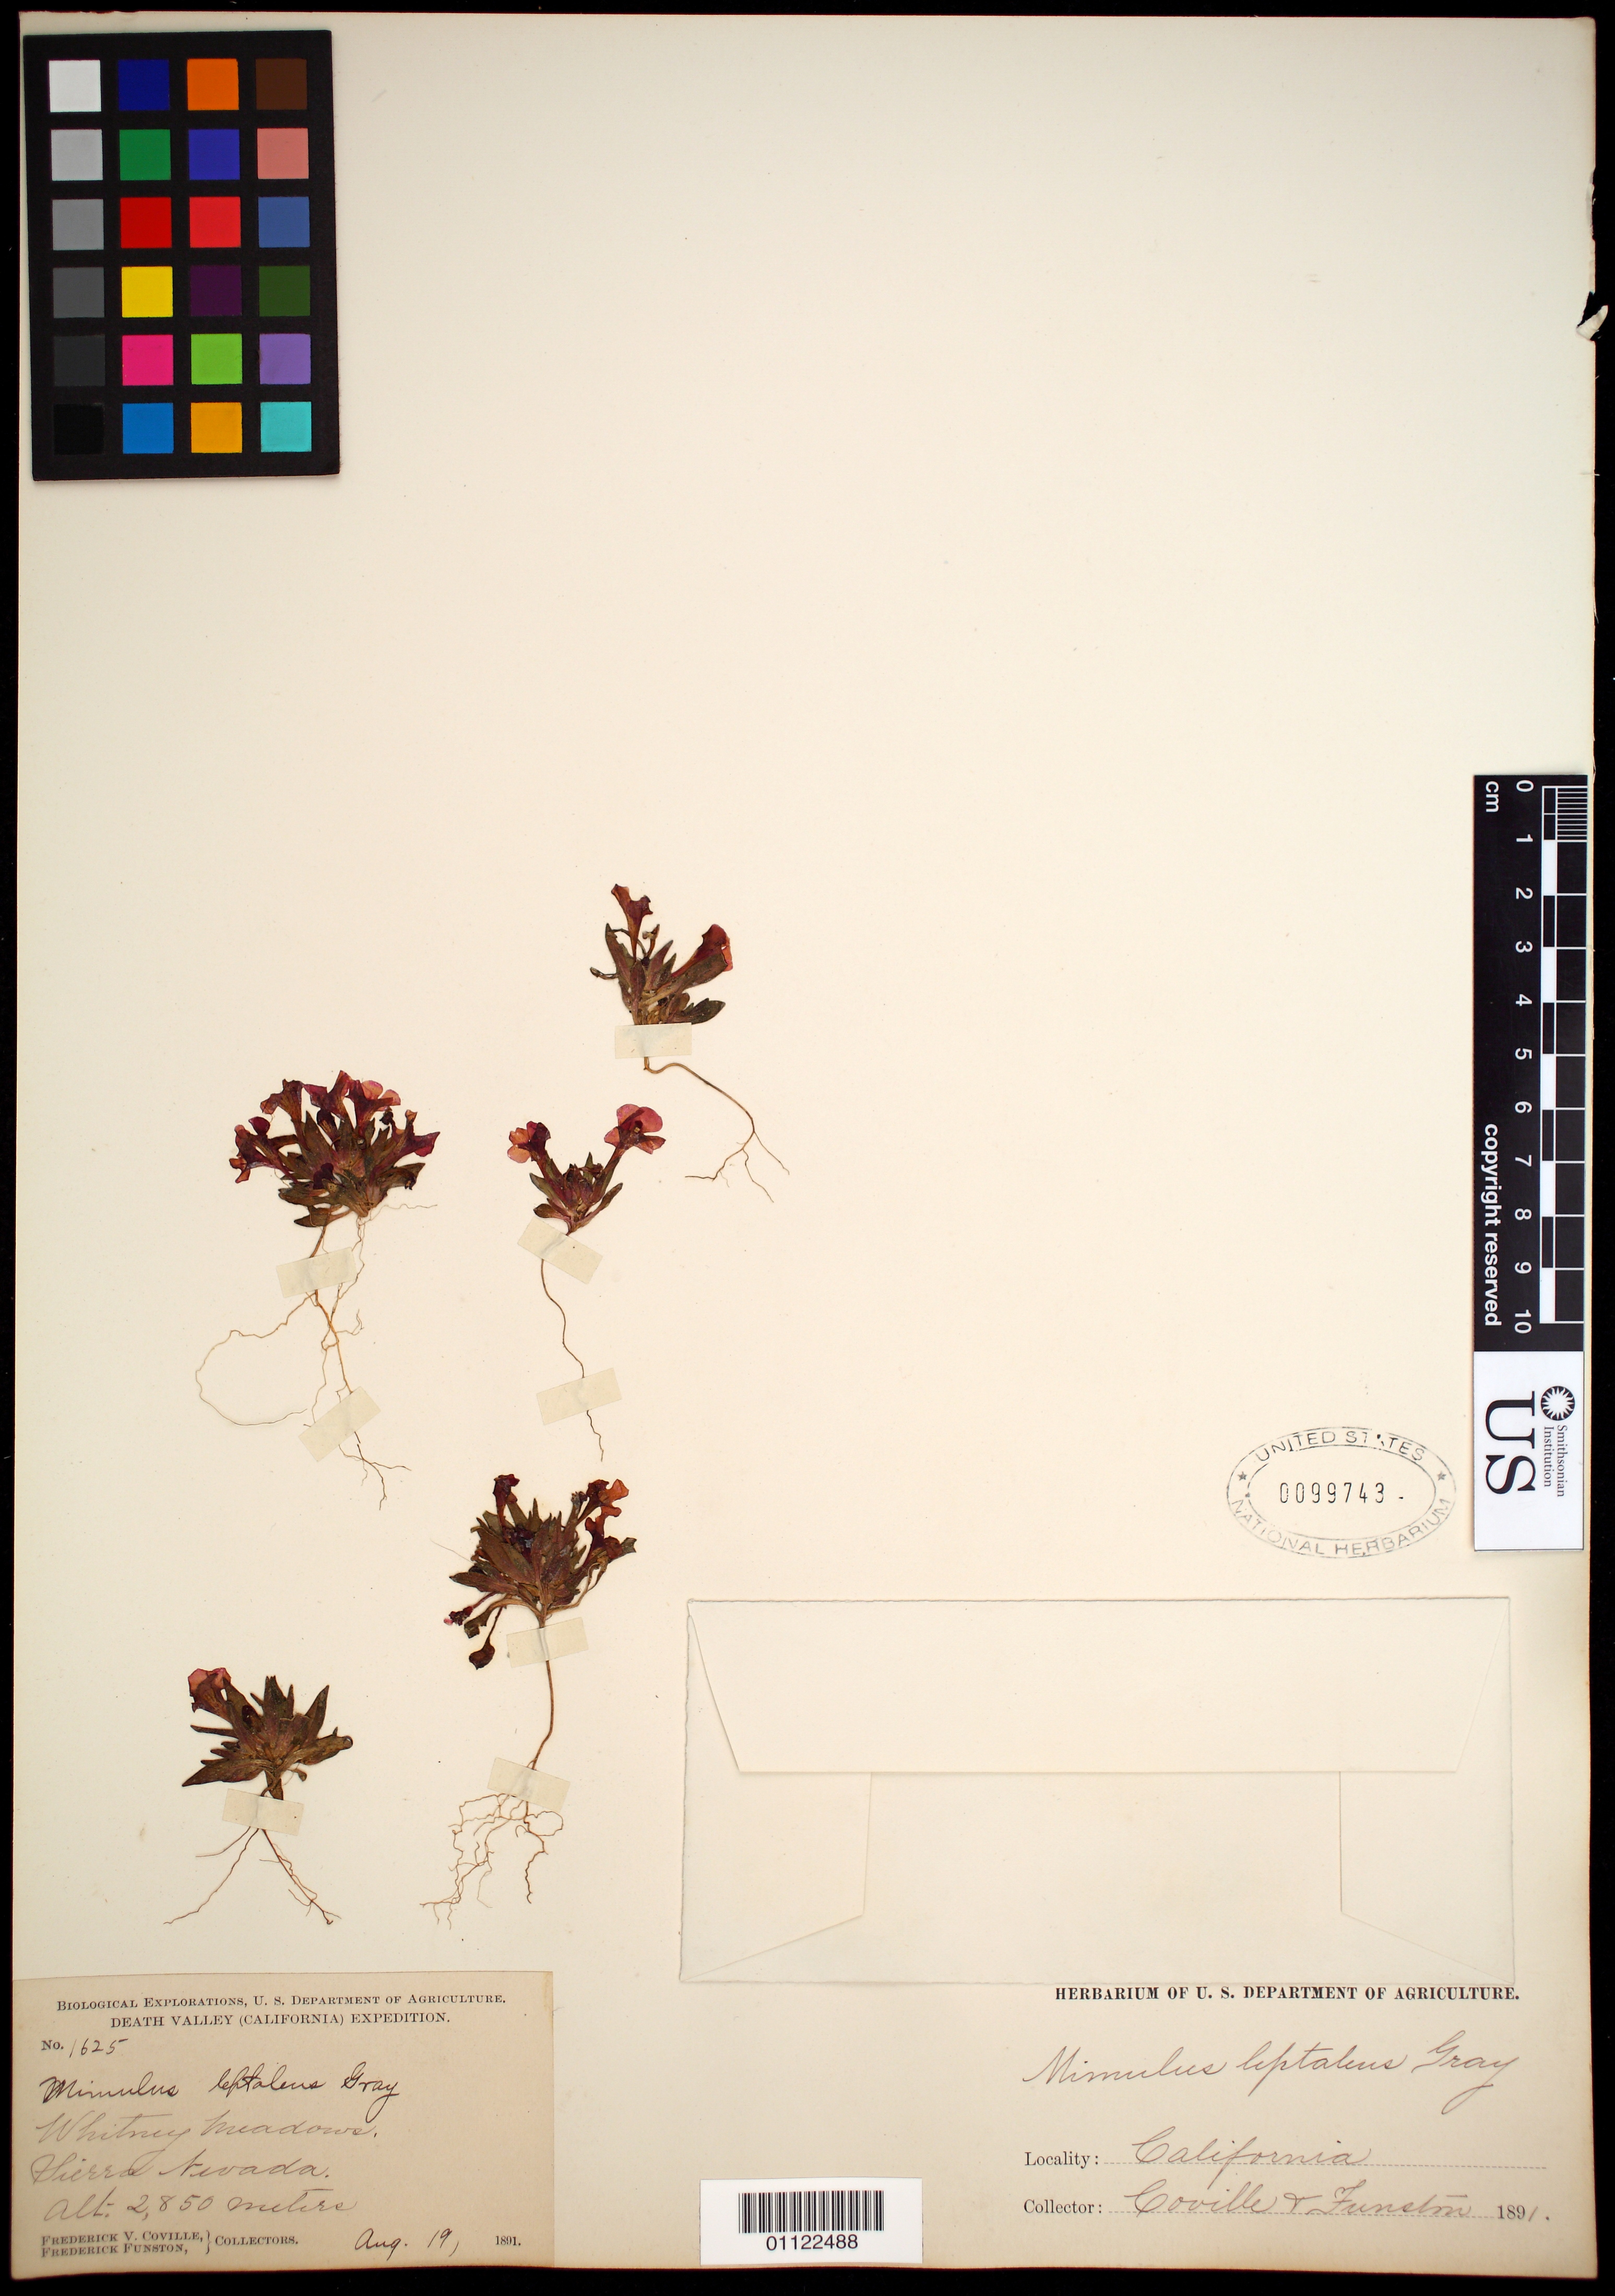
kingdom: Plantae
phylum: Tracheophyta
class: Magnoliopsida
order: Lamiales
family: Phrymaceae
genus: Mimulus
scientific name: Mimulus leptaleus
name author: A. Gray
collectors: F. V. Coville, F. Funston & F. V. Coville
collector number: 1625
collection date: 1891-08-19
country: United States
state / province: California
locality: Whitney Meadows, Sierra Nevada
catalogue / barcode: US 99743